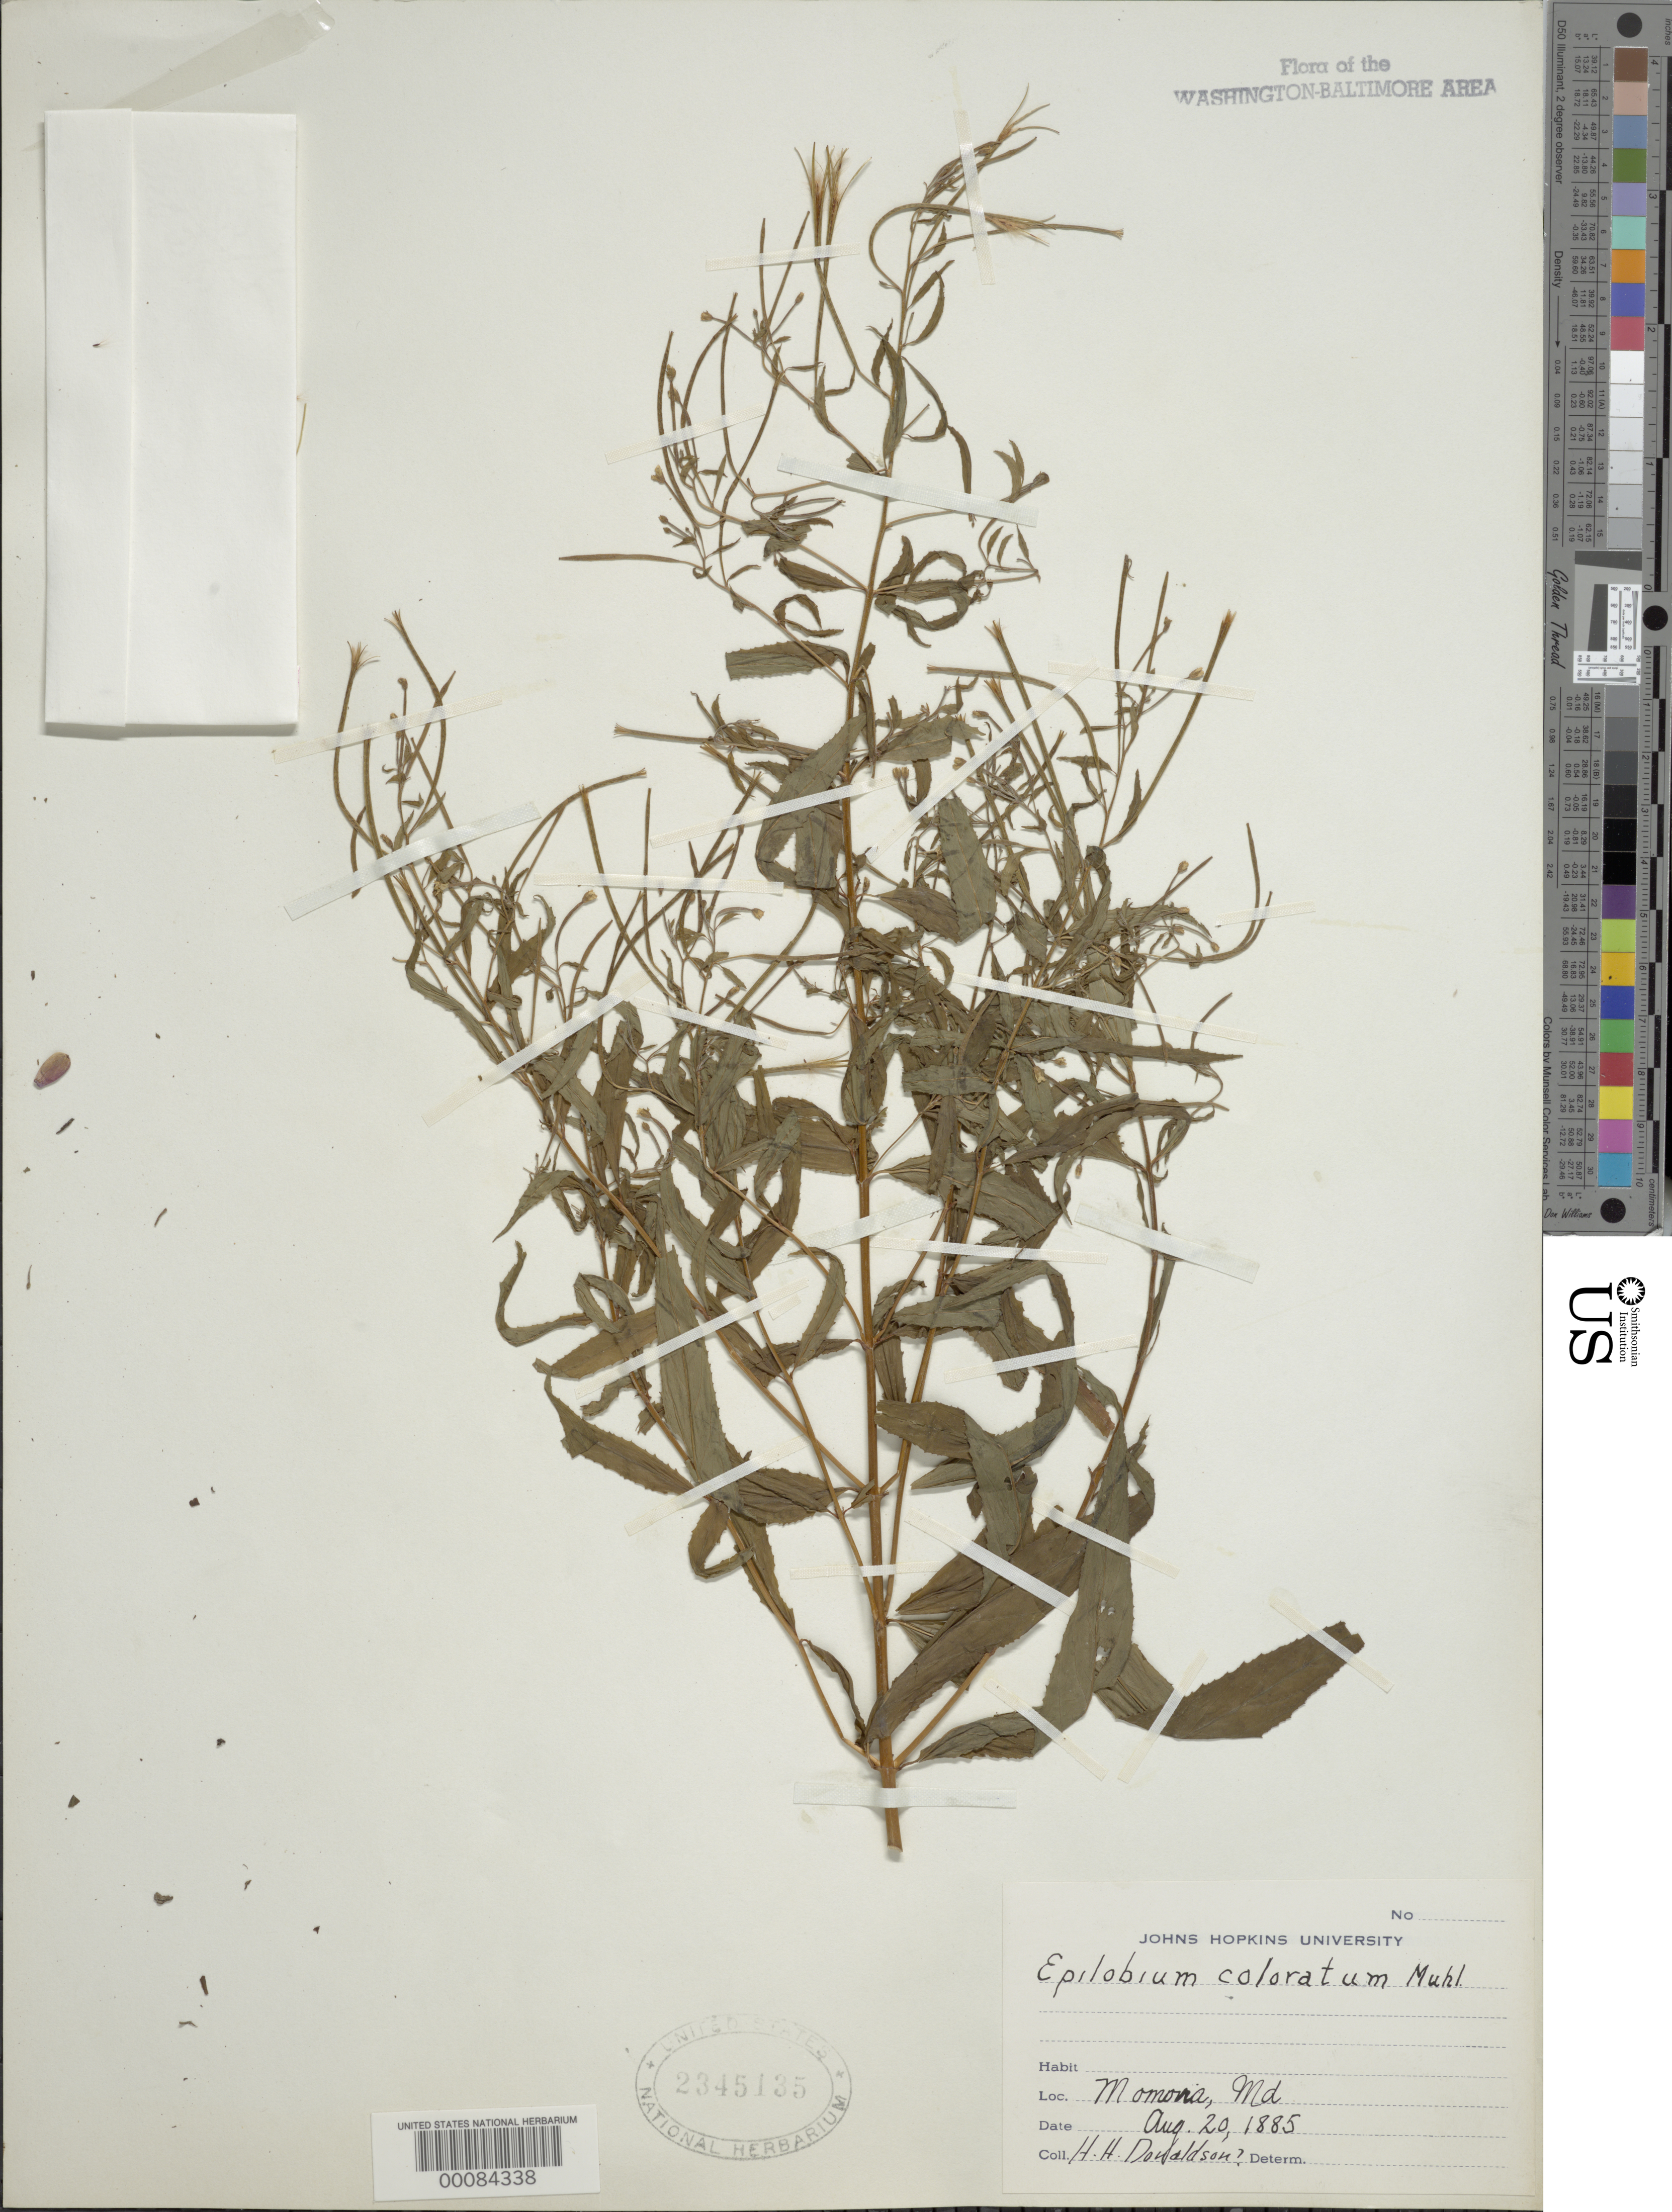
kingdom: Plantae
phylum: Tracheophyta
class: Magnoliopsida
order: Myrtales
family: Onagraceae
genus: Epilobium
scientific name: Epilobium coloratum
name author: Biehler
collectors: H. Donaldson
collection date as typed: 20 Aug 1885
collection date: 1885-08-20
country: United States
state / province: Maryland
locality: Momona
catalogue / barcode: US 2345135